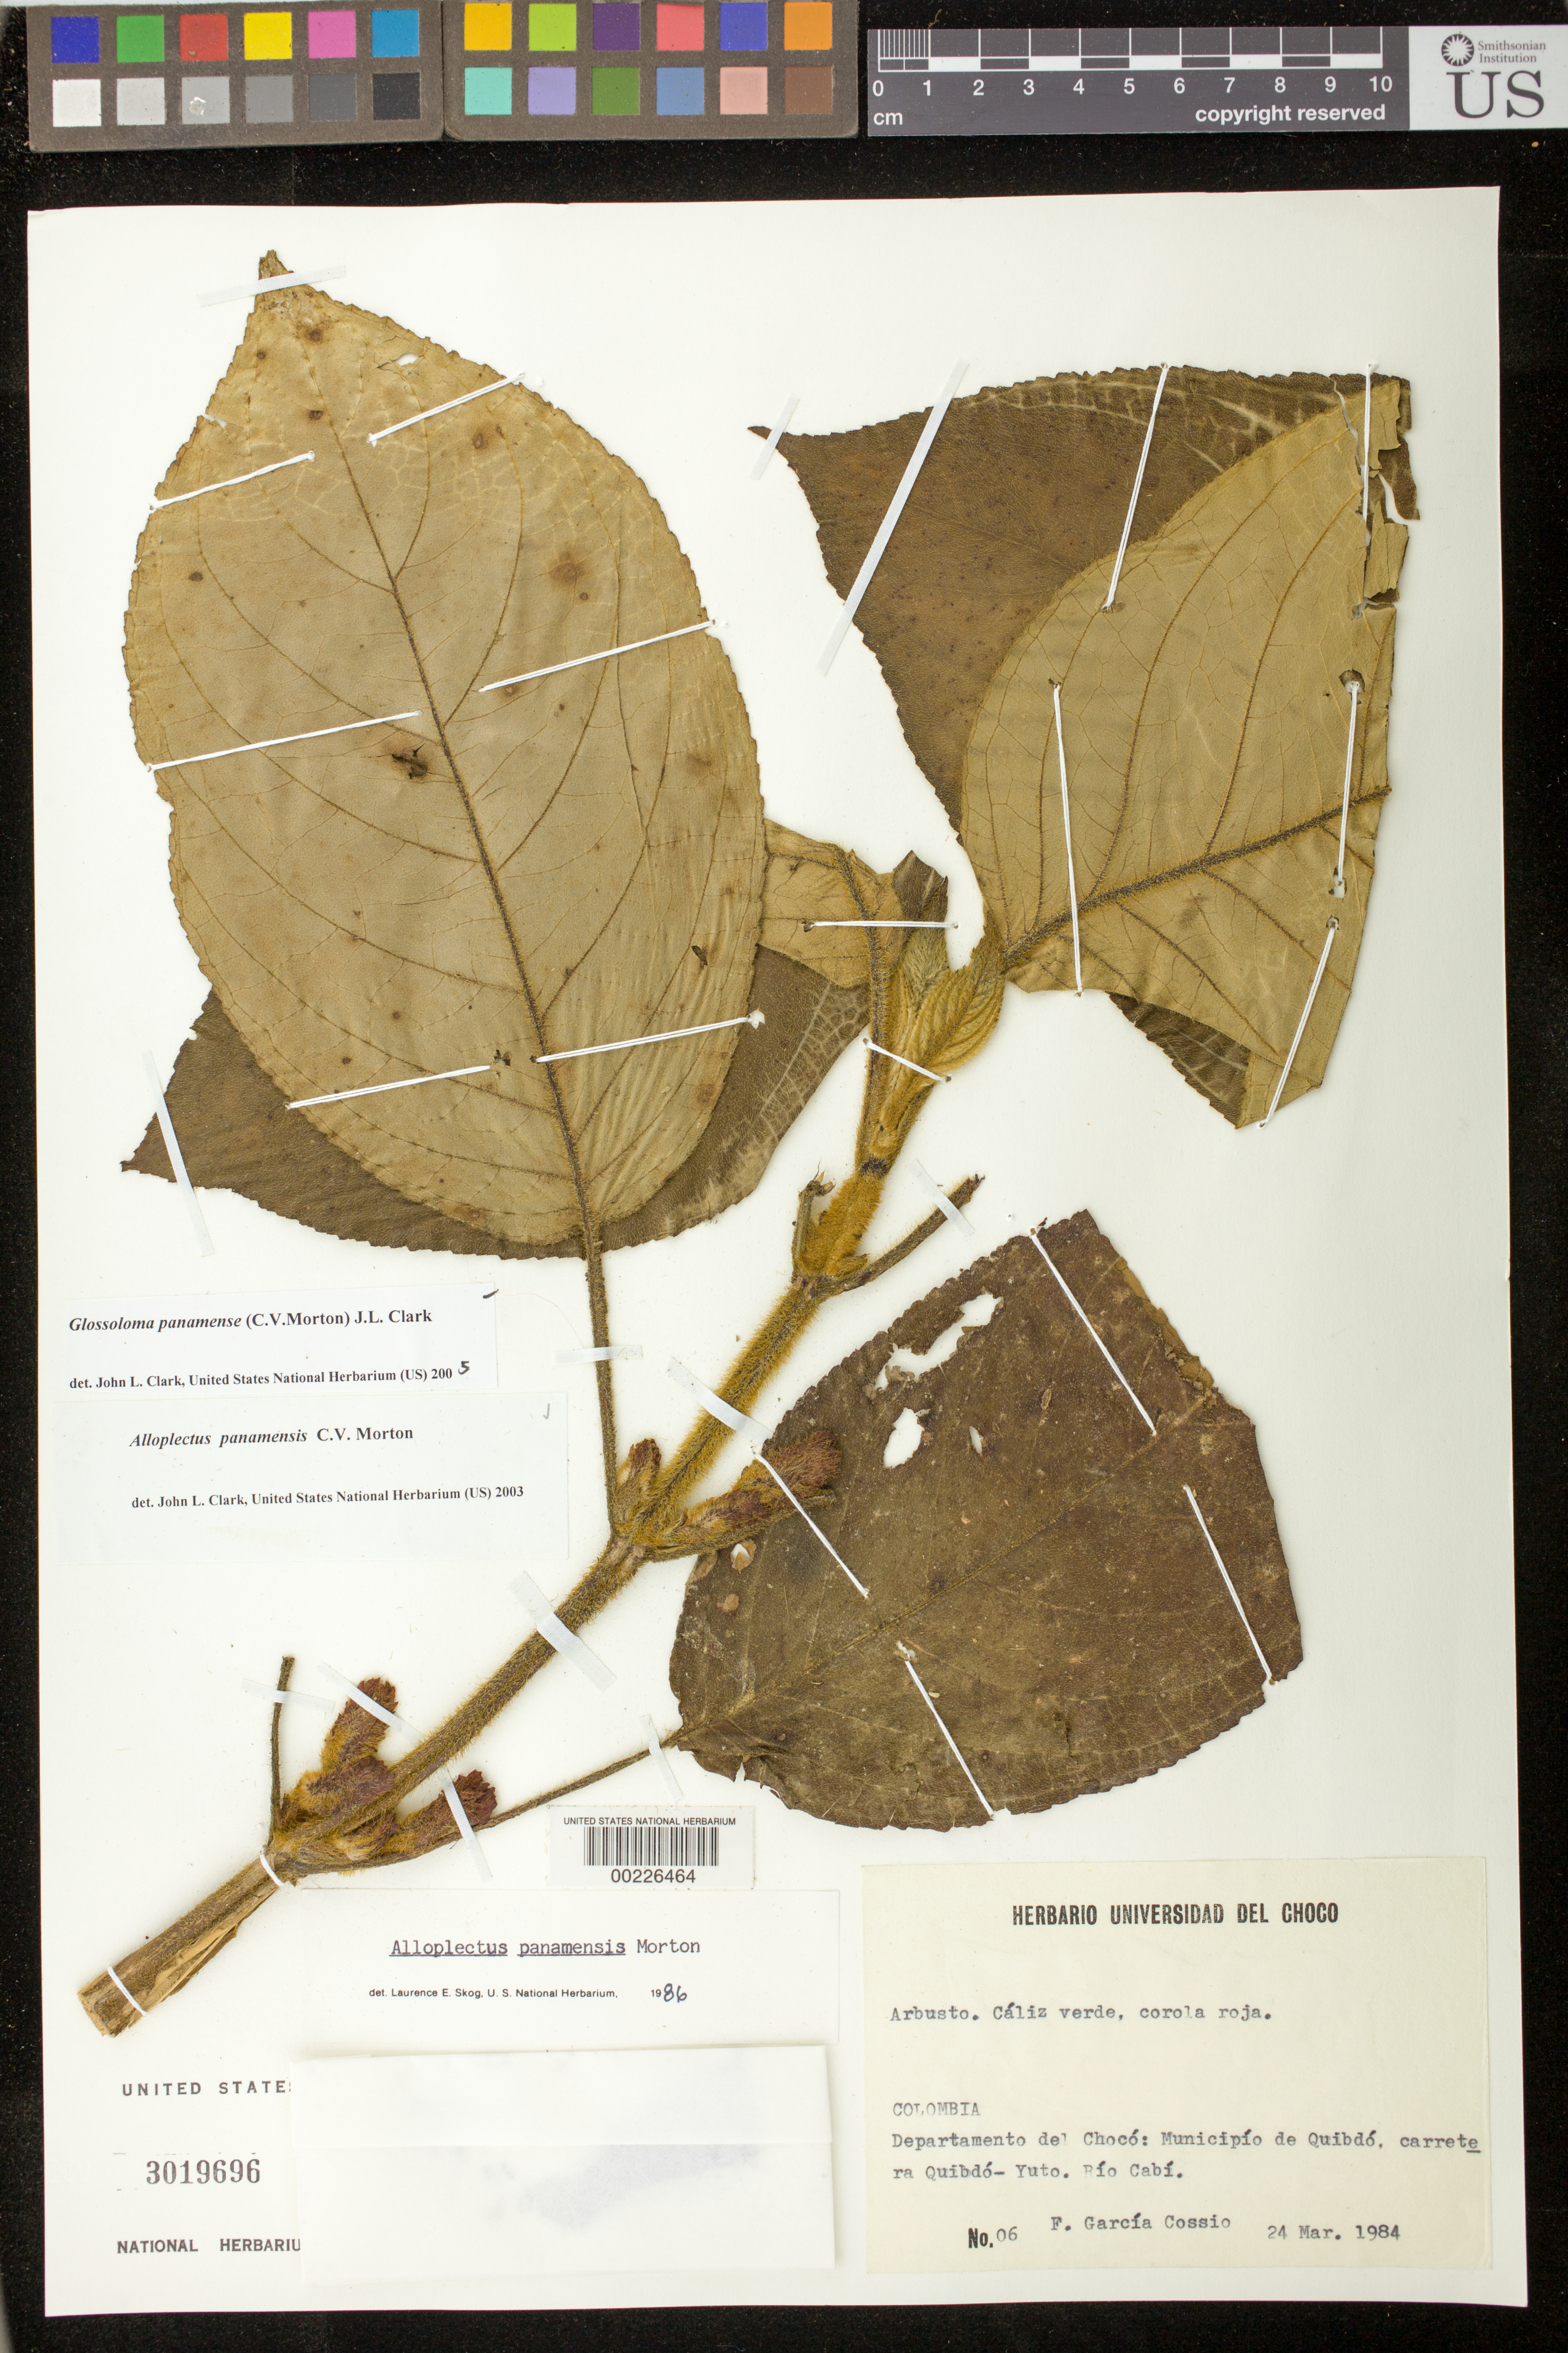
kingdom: Plantae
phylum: Tracheophyta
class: Magnoliopsida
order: Lamiales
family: Gesneriaceae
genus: Glossoloma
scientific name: Glossoloma panamense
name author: (C.V. Morton) J.L. Clark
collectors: F. García C.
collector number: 6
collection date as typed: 24 Mar 1984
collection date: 1984-03-24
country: Colombia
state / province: Chocó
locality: Mpio. de Quibdó, carretera Quibdó-Yuto, Río Cabí.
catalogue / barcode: US 3019696